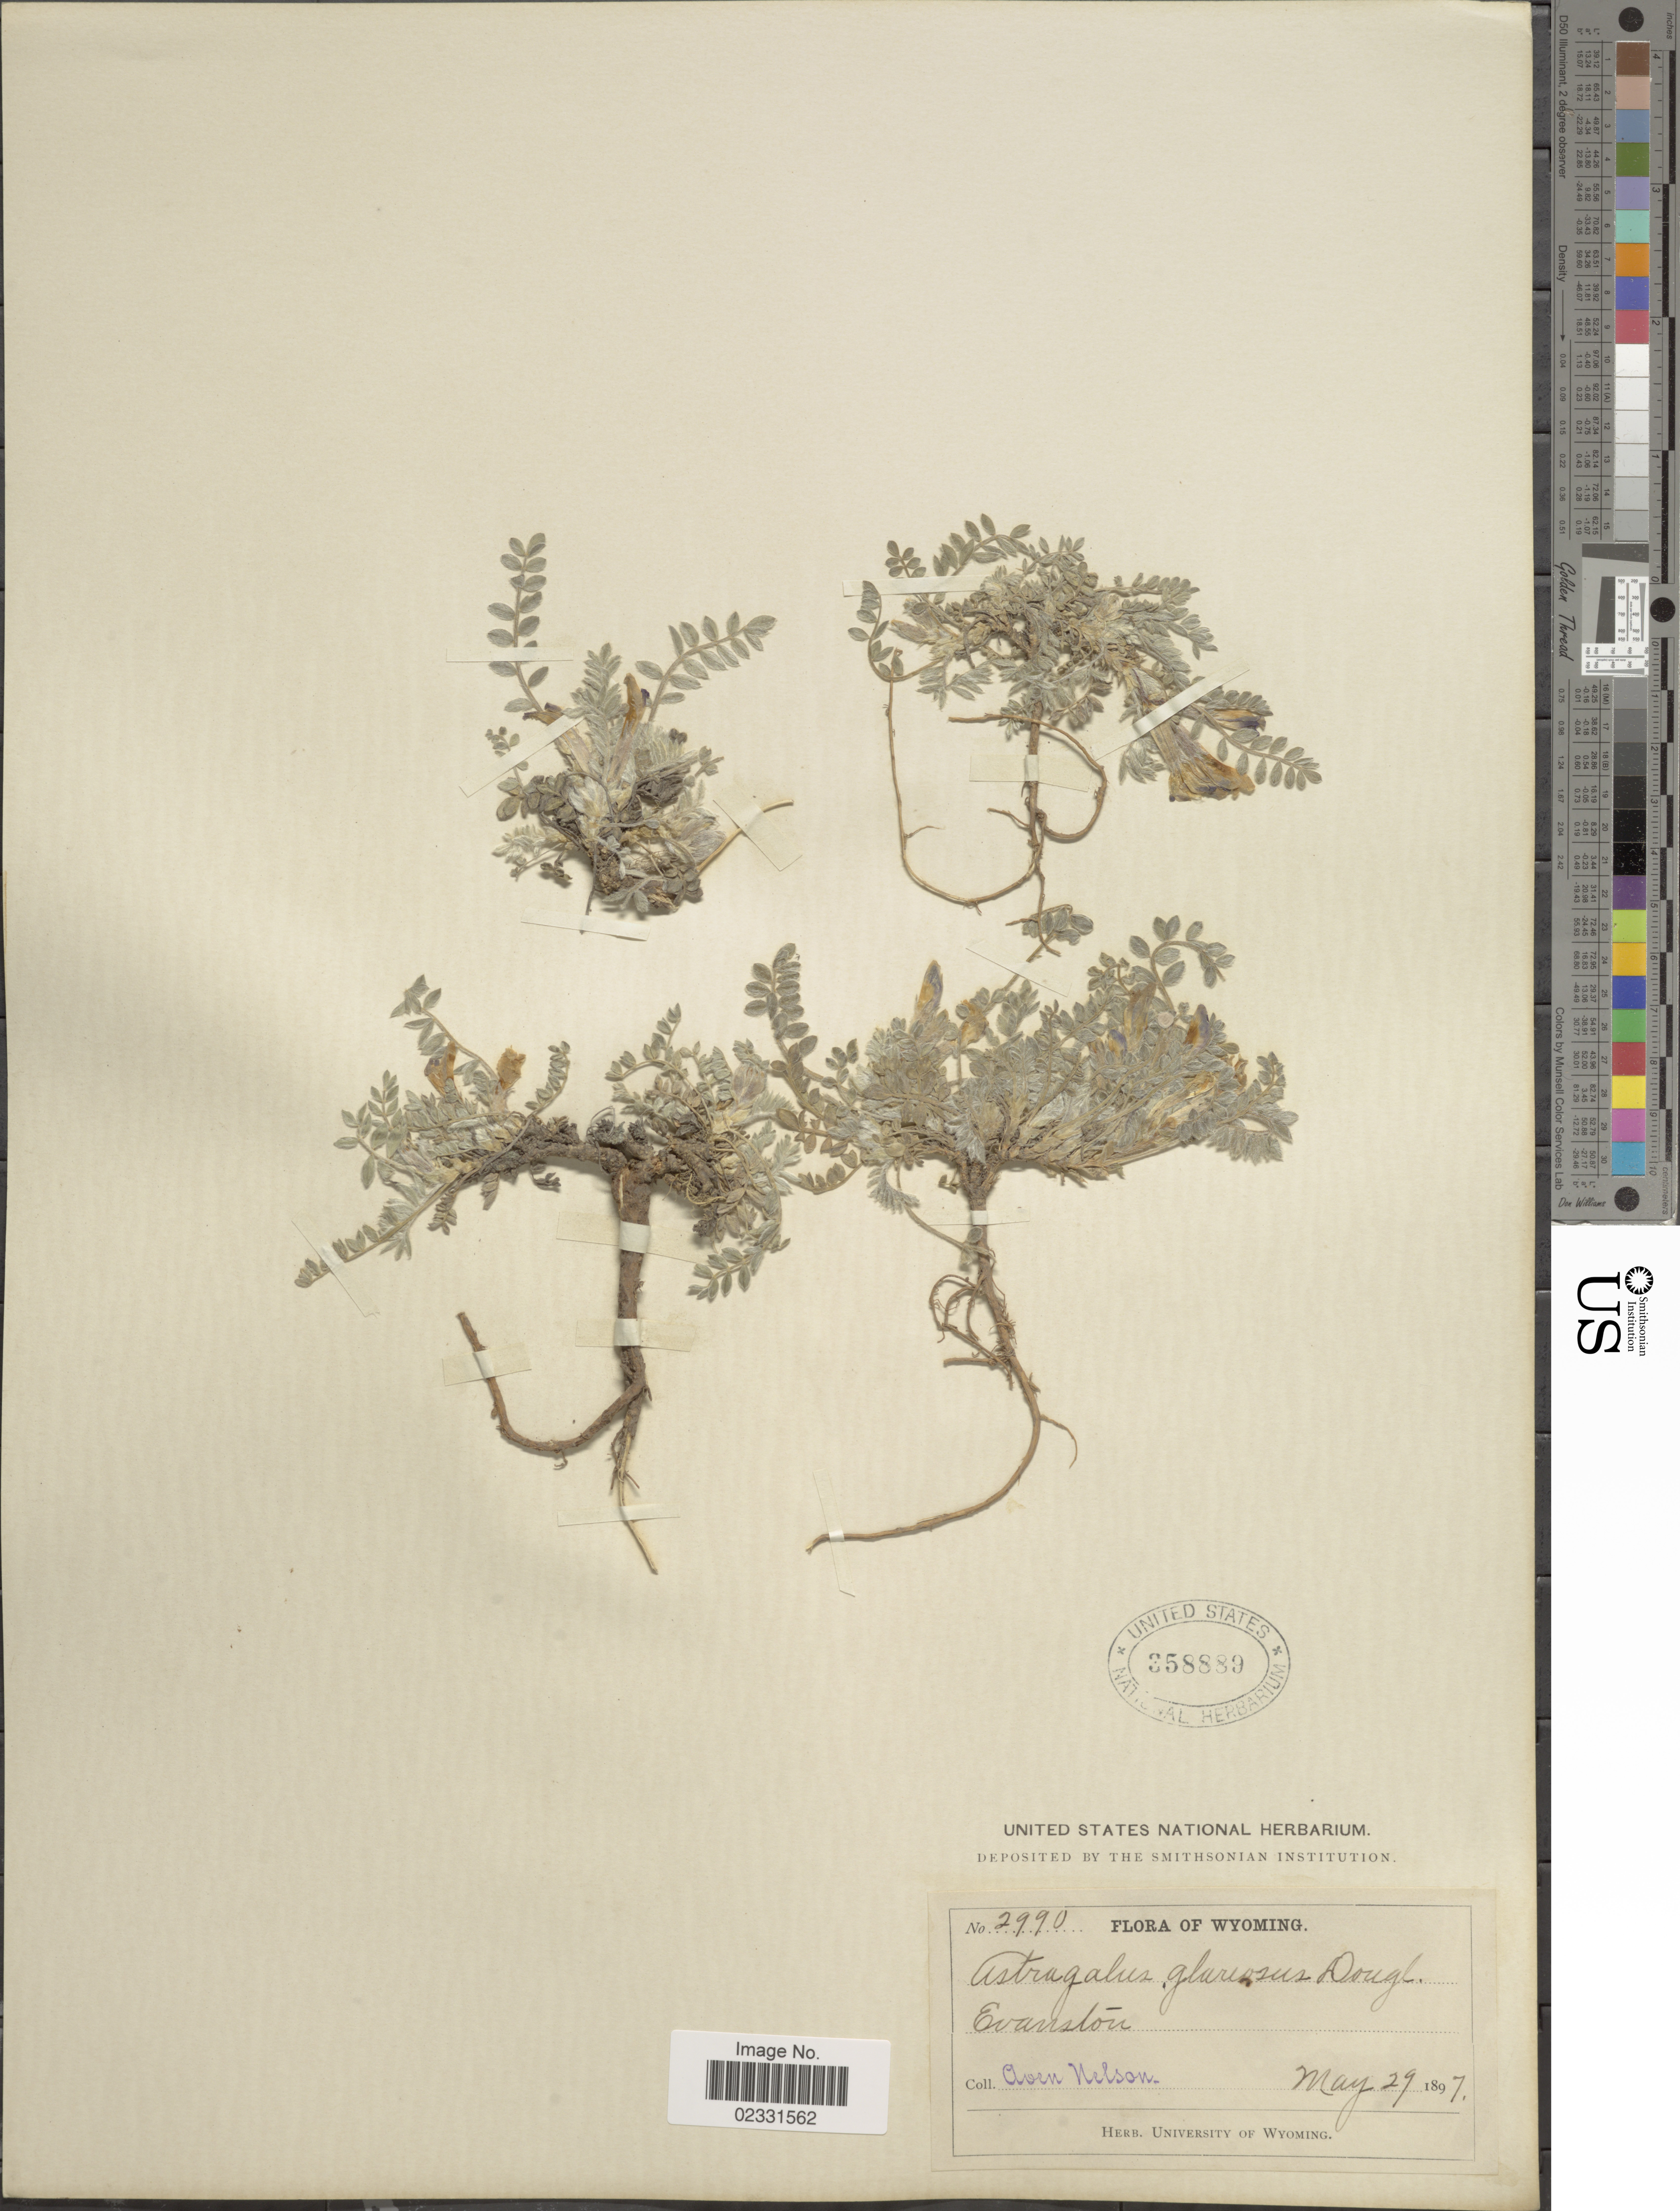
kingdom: Plantae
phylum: Tracheophyta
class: Magnoliopsida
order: Fabales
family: Fabaceae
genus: Astragalus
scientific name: Astragalus purshii var. glareosus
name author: (Douglas ex Hook.) Barneby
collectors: A. Nelson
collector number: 2990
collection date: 1897-05-29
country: United States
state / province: Wyoming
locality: Evanston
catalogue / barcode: US 358889